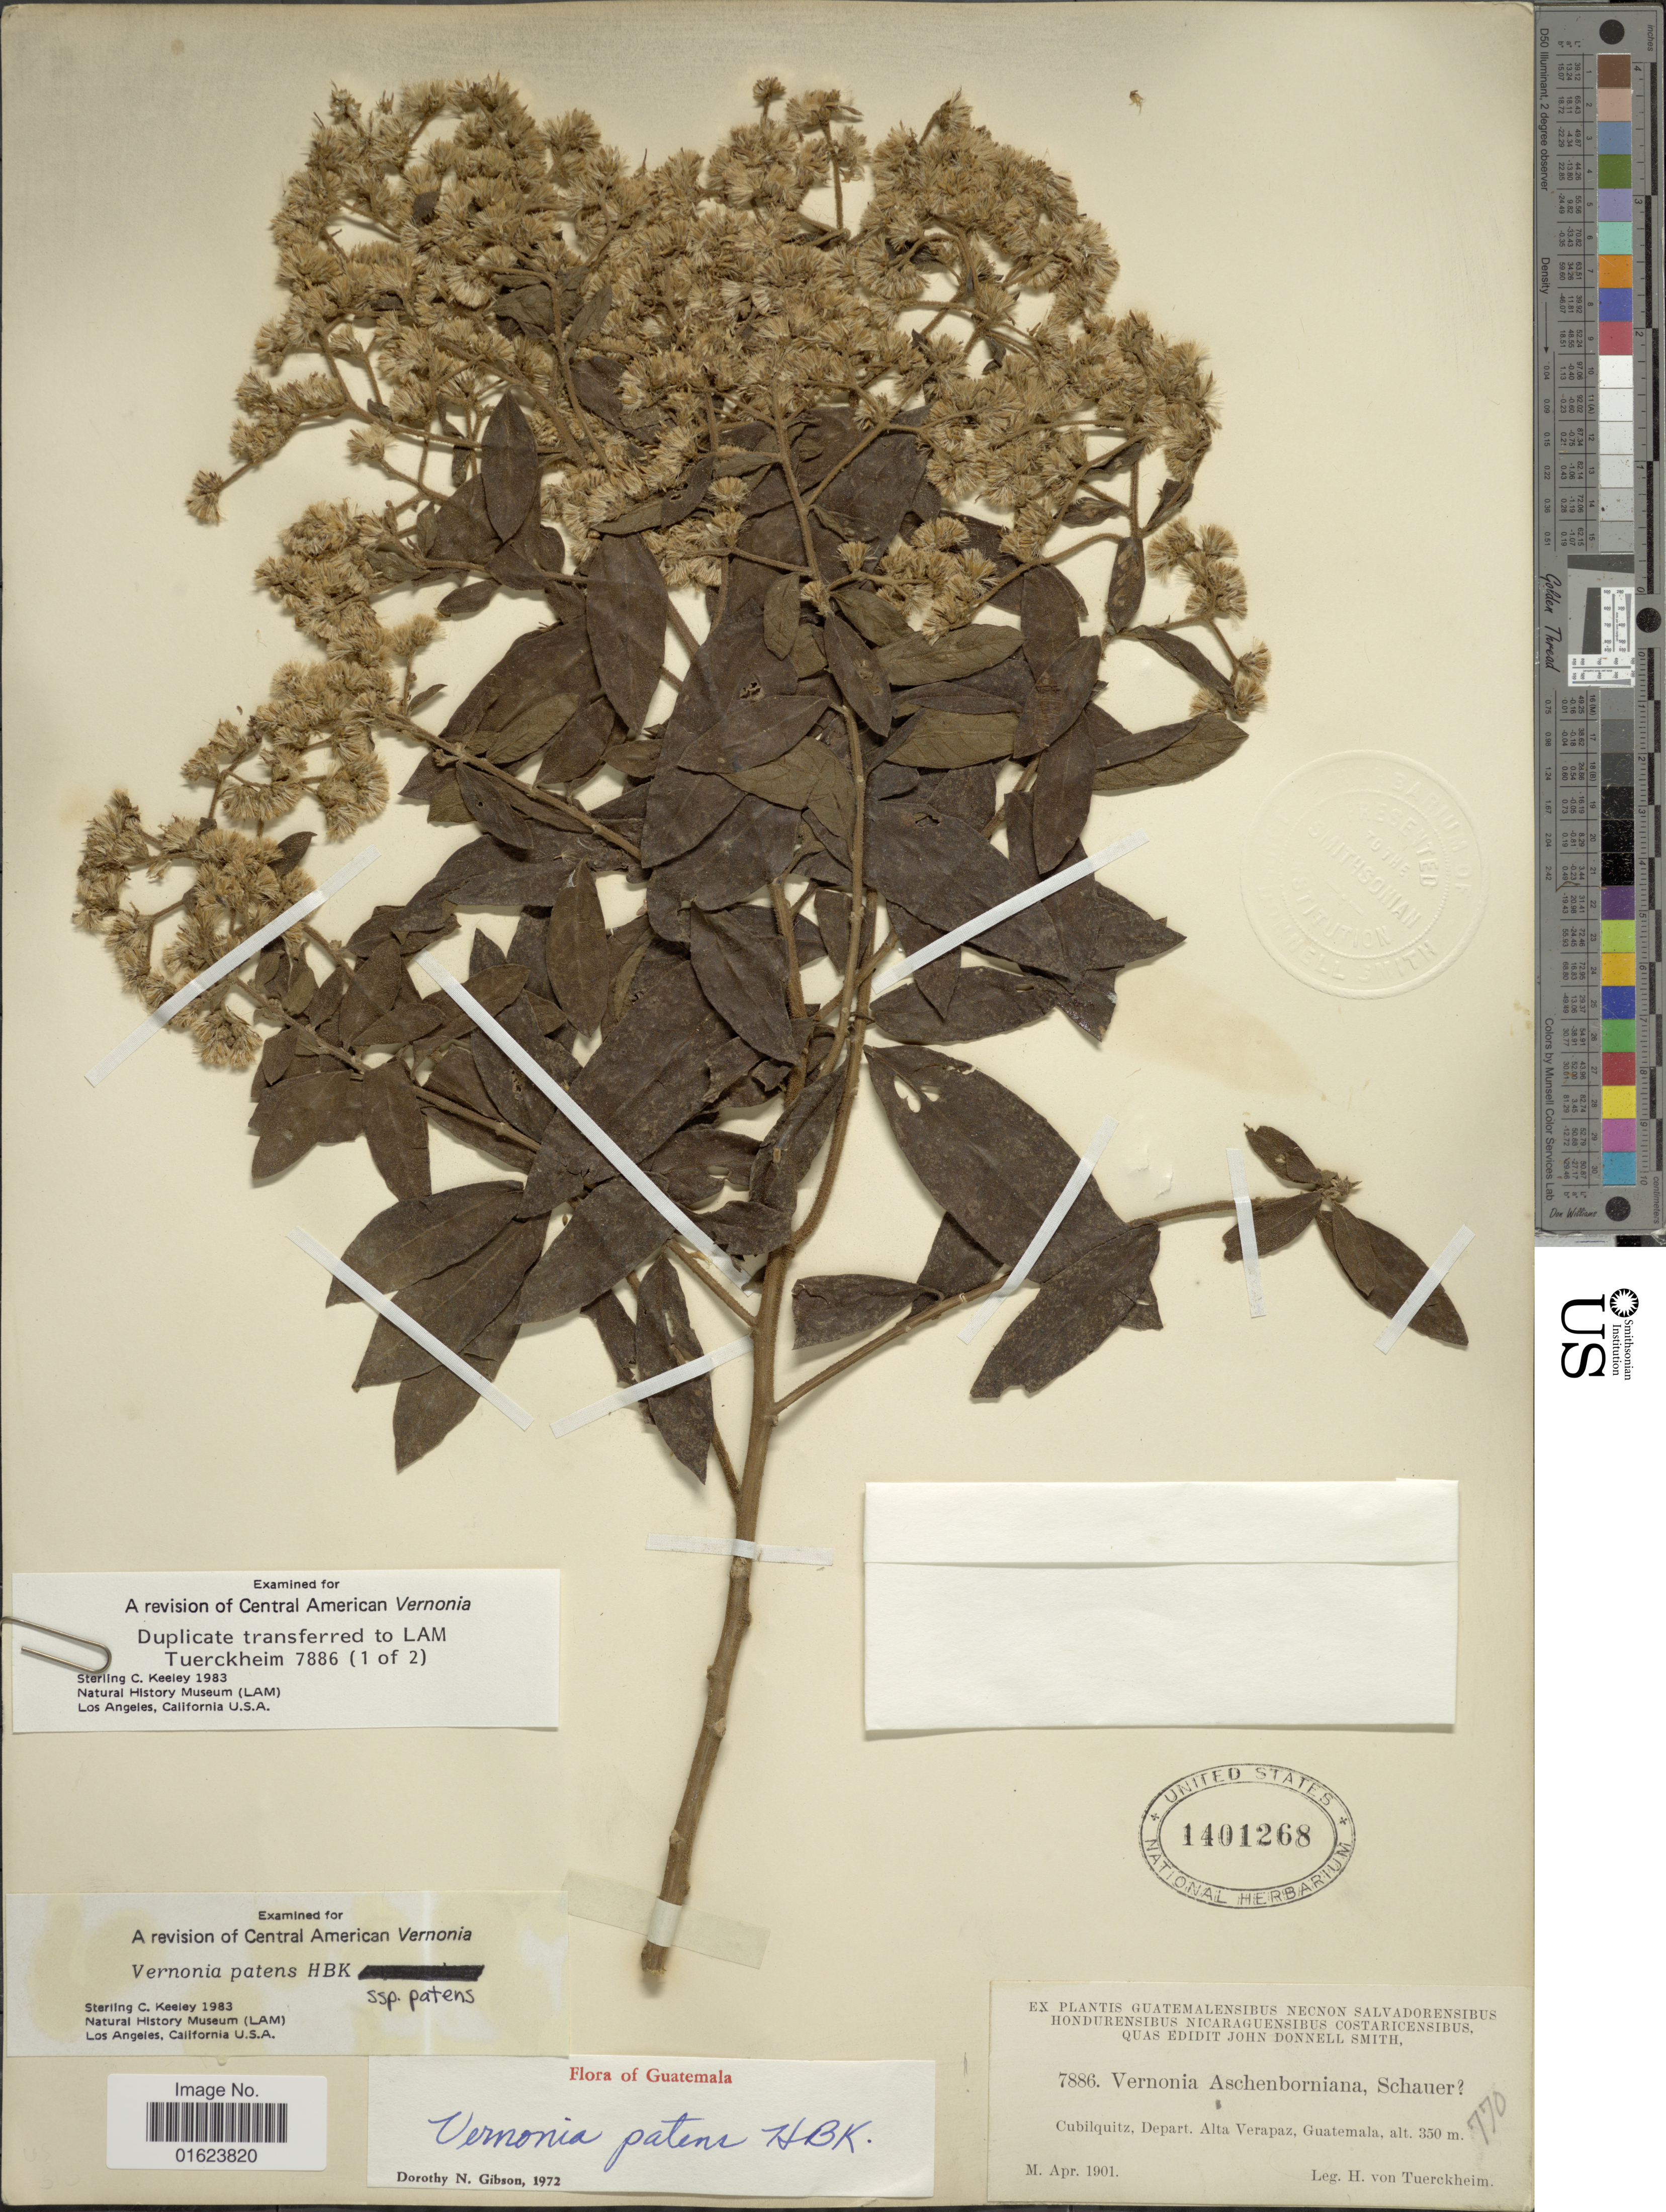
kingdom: Plantae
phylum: Tracheophyta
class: Magnoliopsida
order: Asterales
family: Asteraceae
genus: Vernonanthura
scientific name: Vernonanthura patens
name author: (Kunth) H. Rob.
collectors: H. von Türckheim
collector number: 7886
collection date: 1901-04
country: Guatemala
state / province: Alta Verapaz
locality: Cubilquitz, Depart. Alta Verapaz., Guatemala.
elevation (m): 350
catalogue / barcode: US 1401268